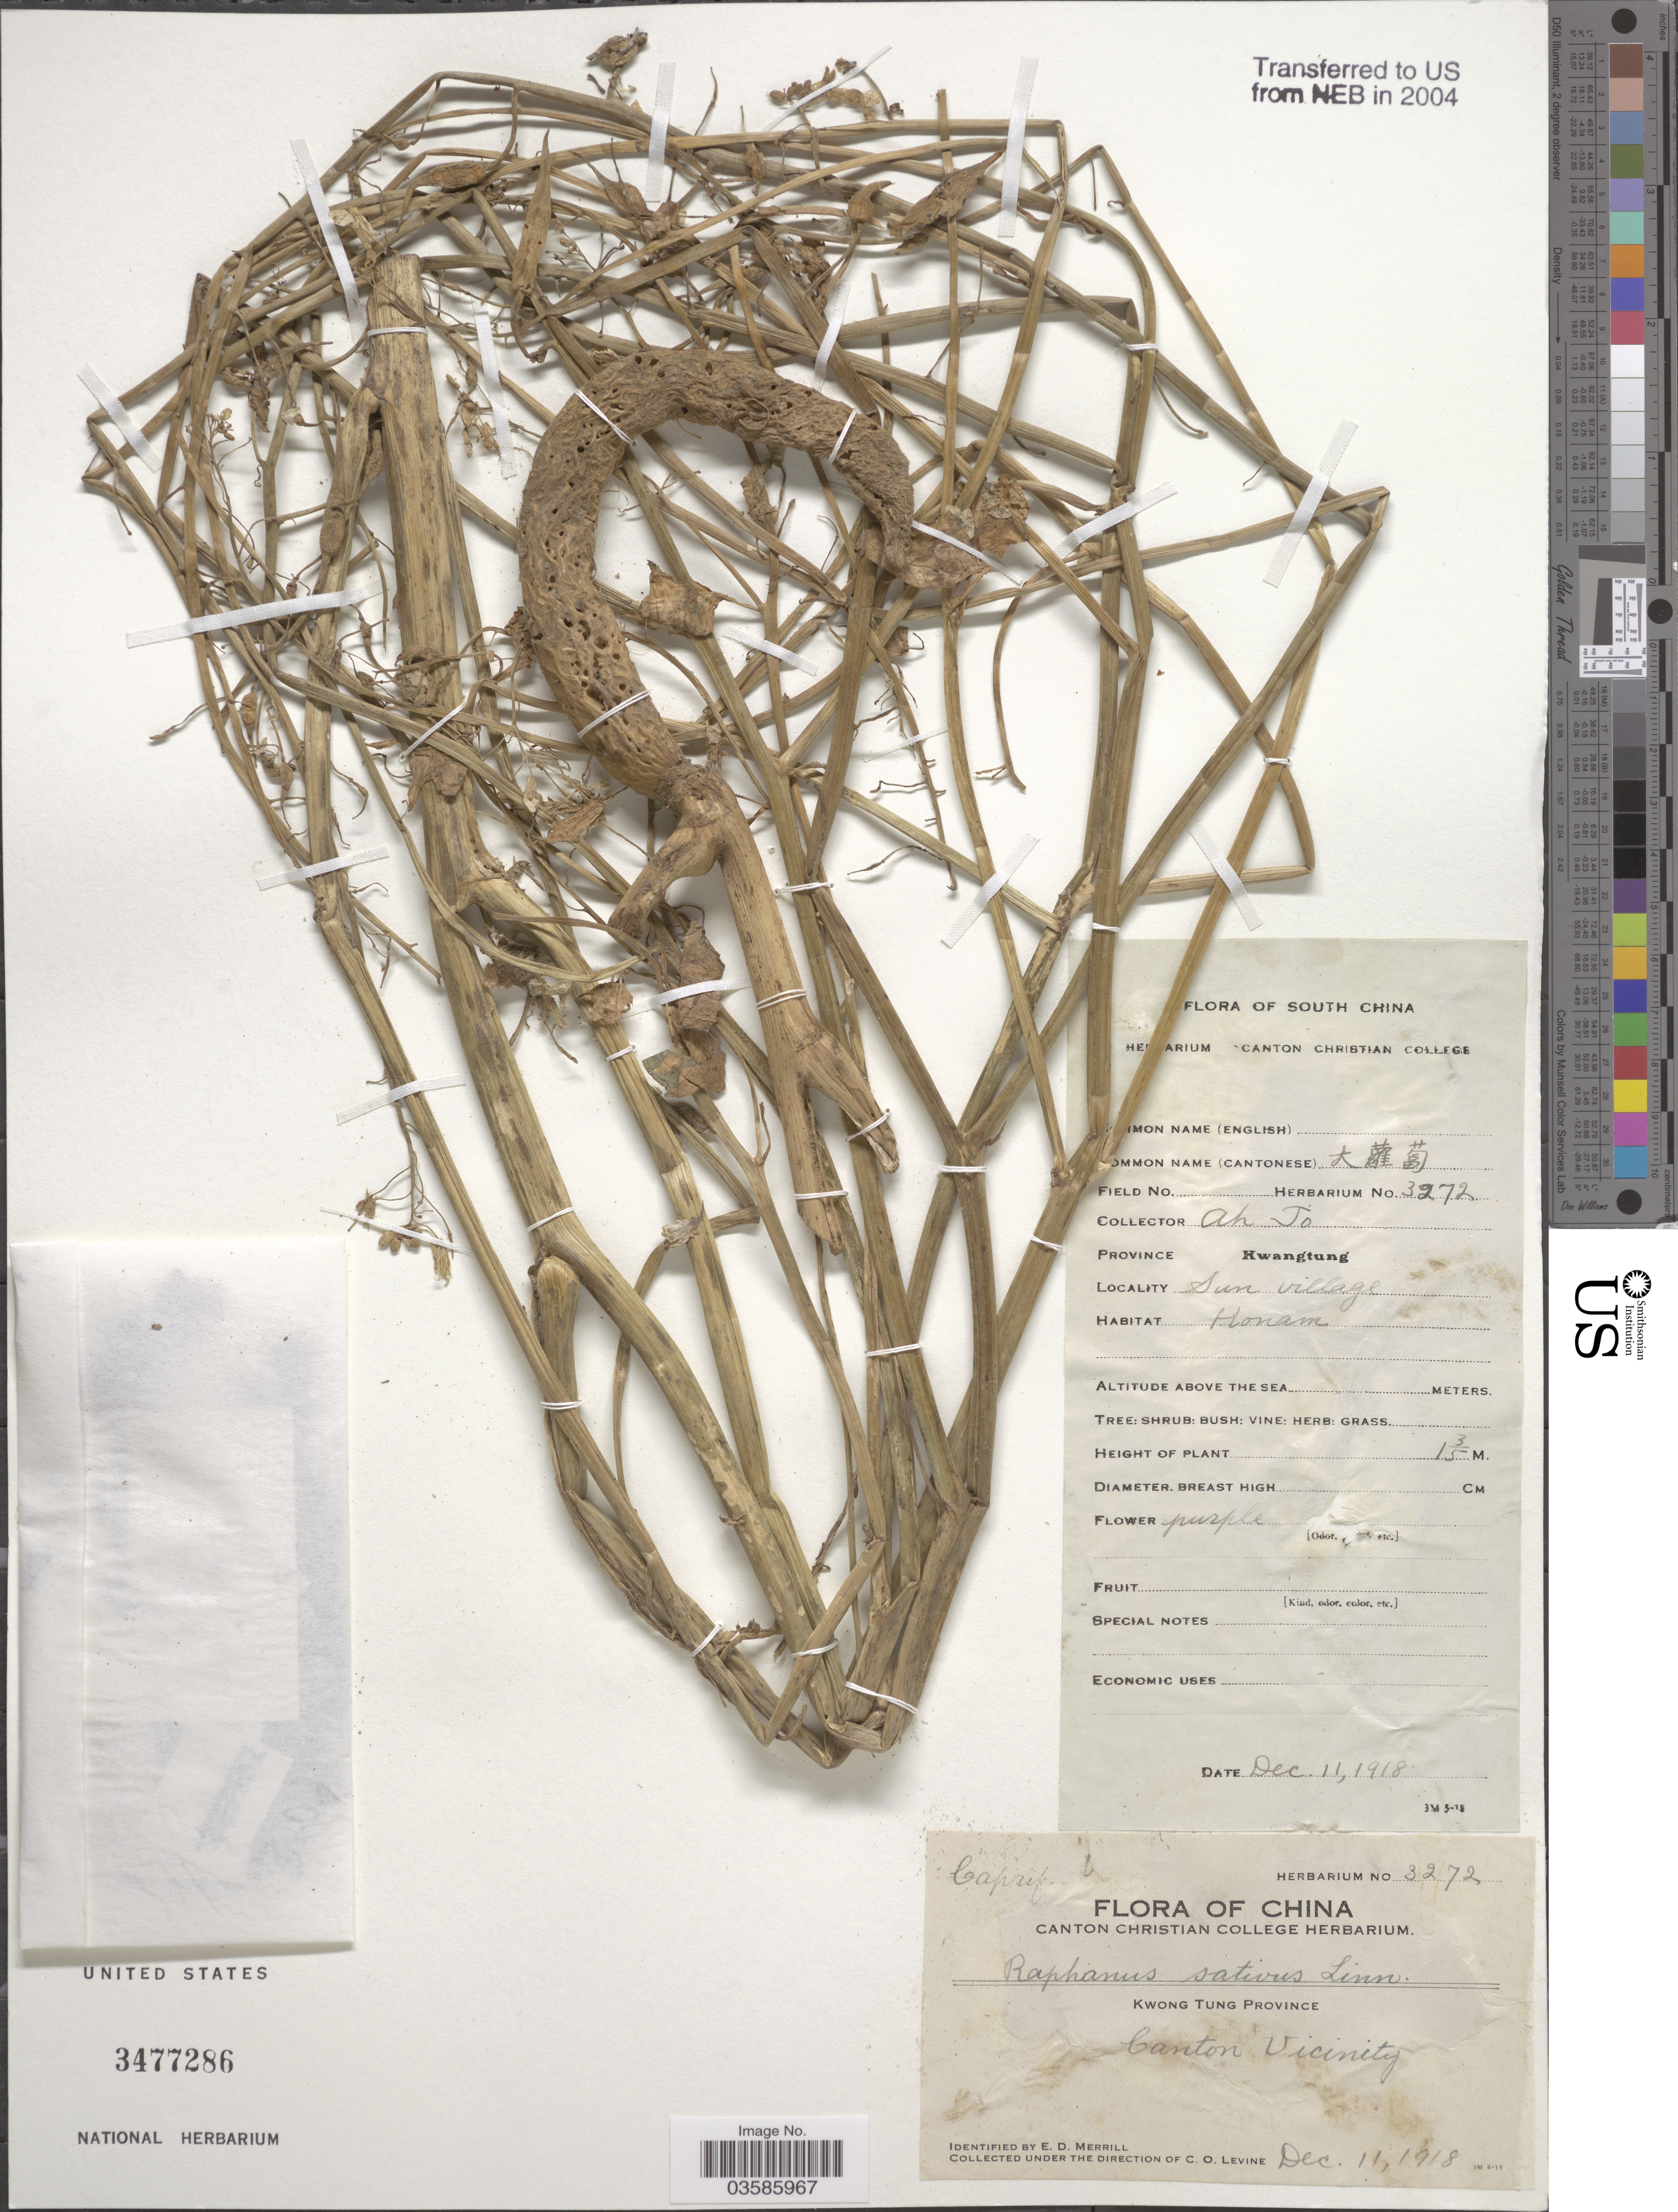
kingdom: Plantae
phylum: Tracheophyta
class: Magnoliopsida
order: Brassicales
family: Brassicaceae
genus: Raphanus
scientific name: Raphanus sativus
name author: L.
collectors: E. D. Merrill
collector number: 3272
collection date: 1918-12-11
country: China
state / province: Guangdong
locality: South China. Province Kwangtung, Sun Village. Honam. Canton Vicinity.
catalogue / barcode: US 3477286